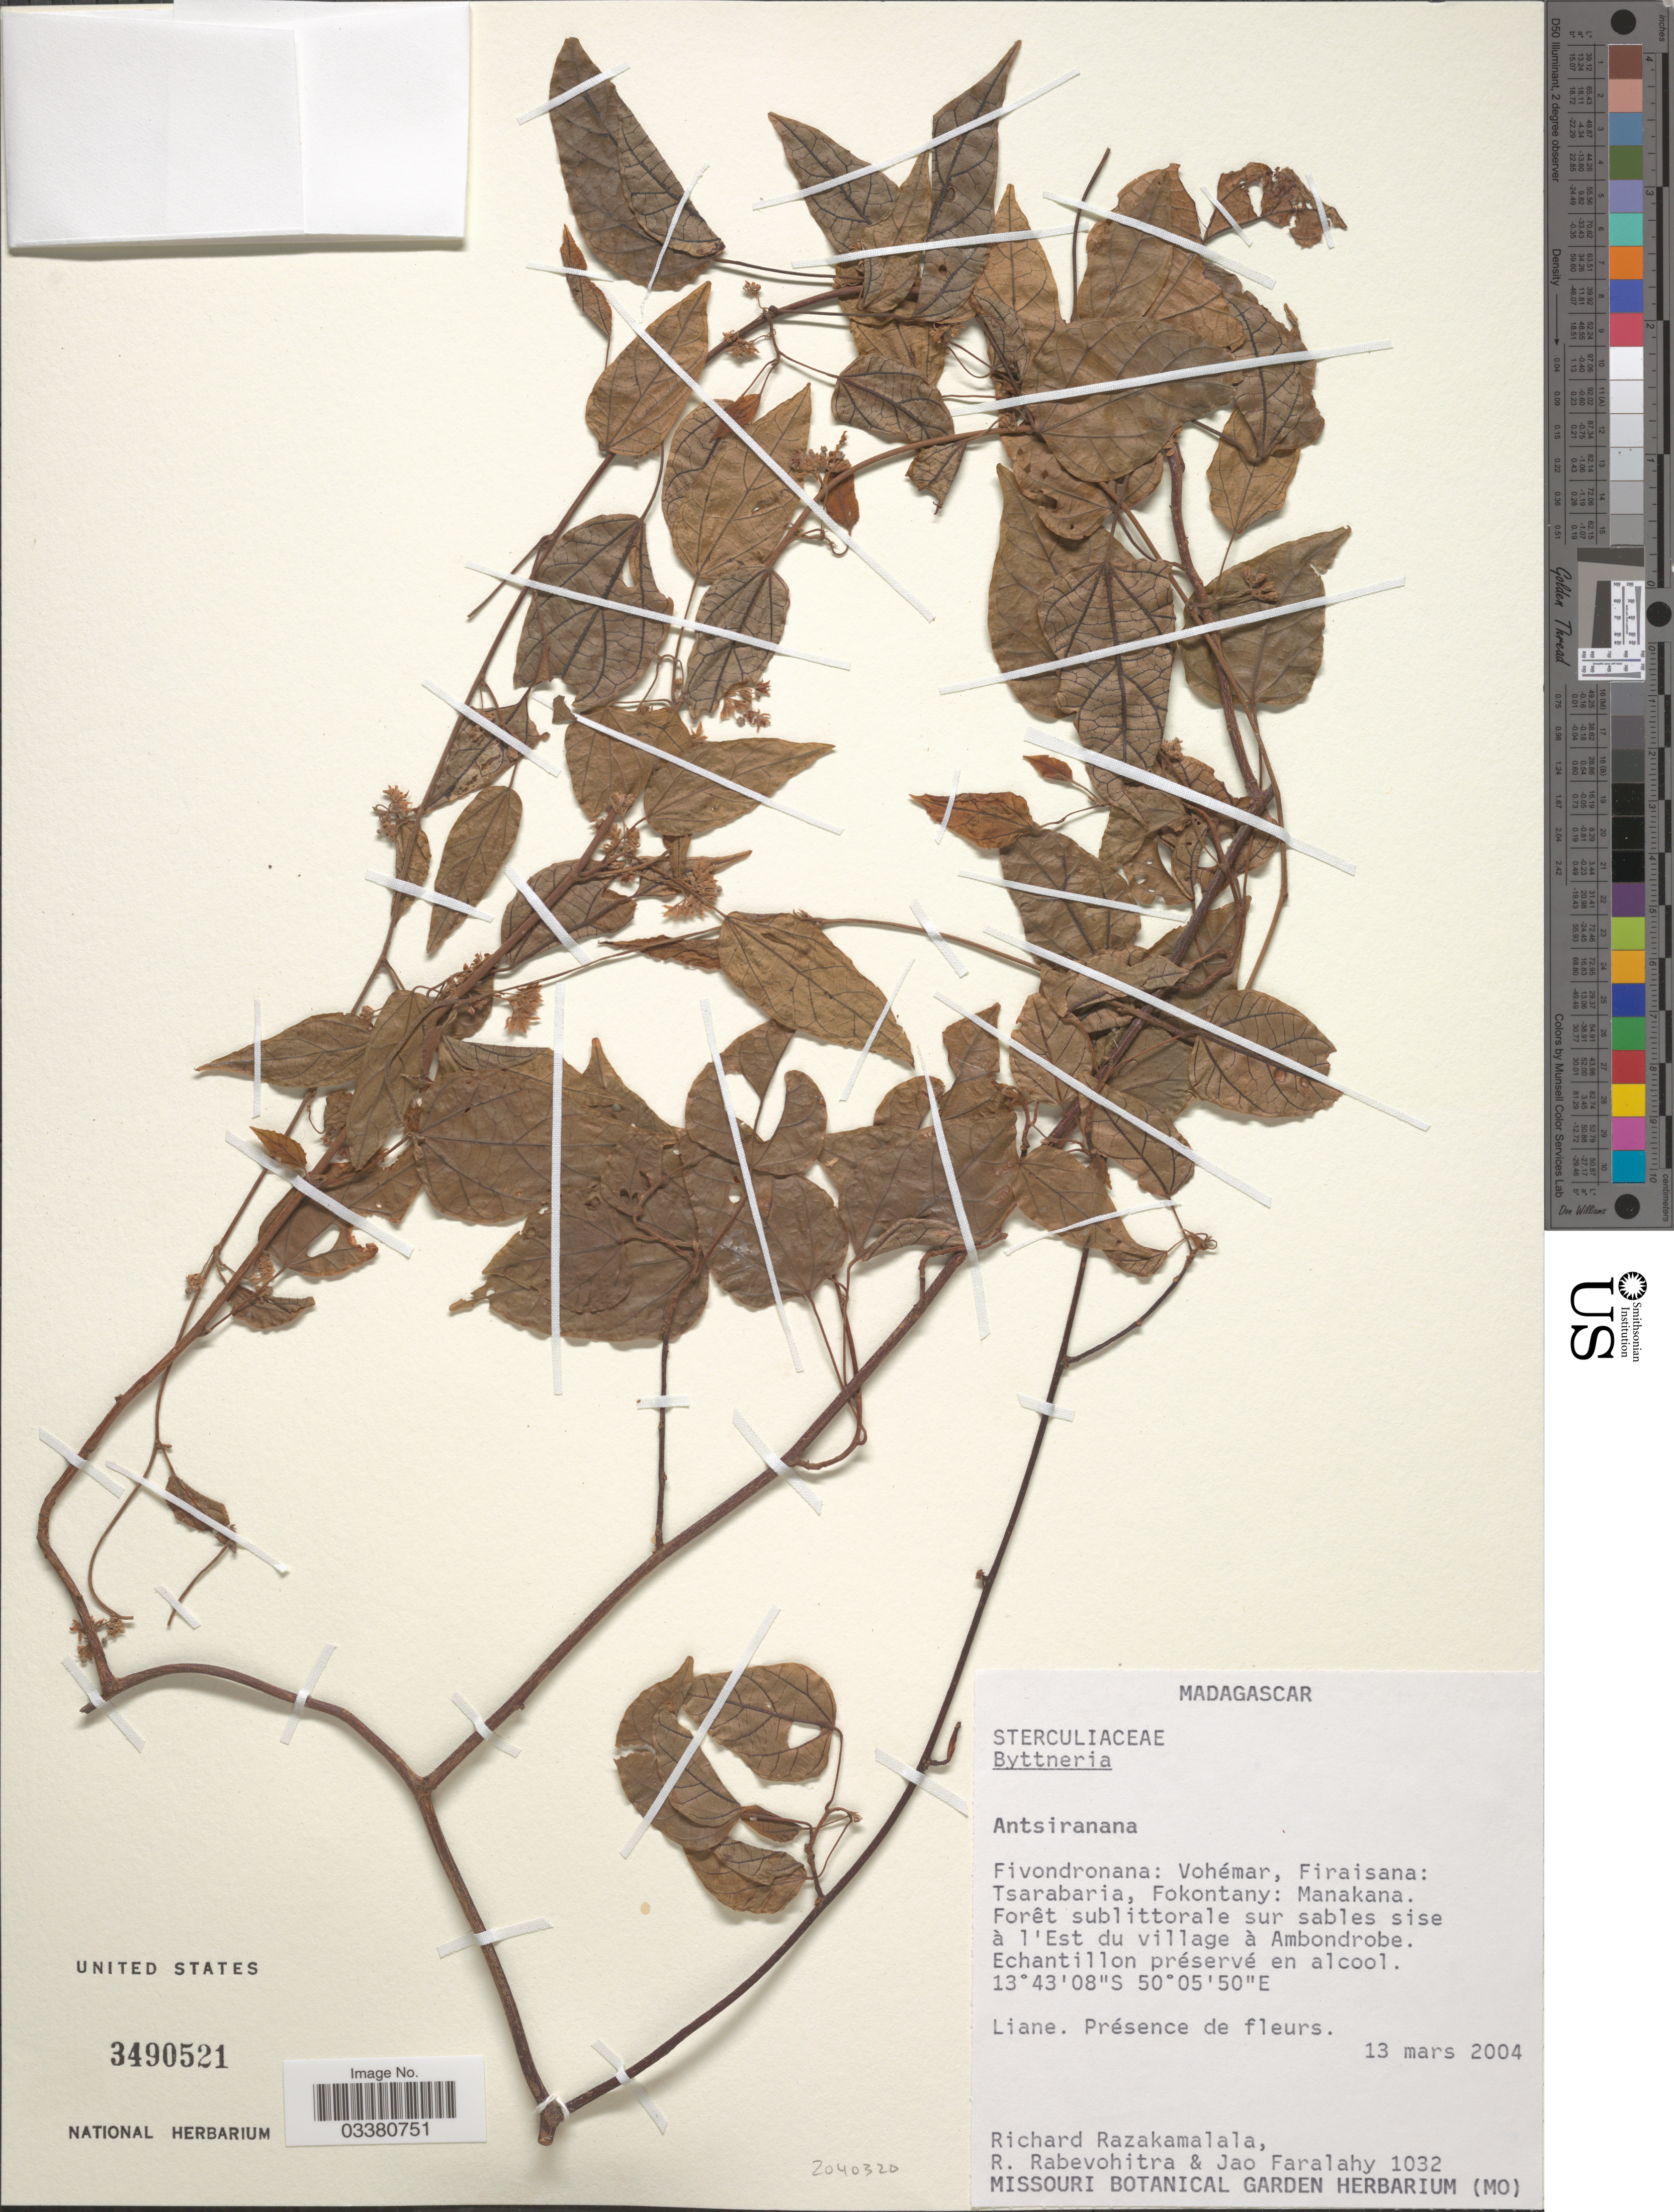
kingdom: Plantae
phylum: Tracheophyta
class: Magnoliopsida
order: Malvales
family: Malvaceae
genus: Byttneria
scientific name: Byttneria sp.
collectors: R. Razakamalala, R. Rabevohitra & J. Faralahy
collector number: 1032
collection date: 2004-03-13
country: Madagascar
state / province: Sava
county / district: Vohémar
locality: Fivondronana: Vohémar, Firaisana: Tsarabaria, Fokontany: Manakana. Forêt sublittorale sur sables sise à l'Est du village à Ambondrobe.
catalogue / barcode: US 3490521